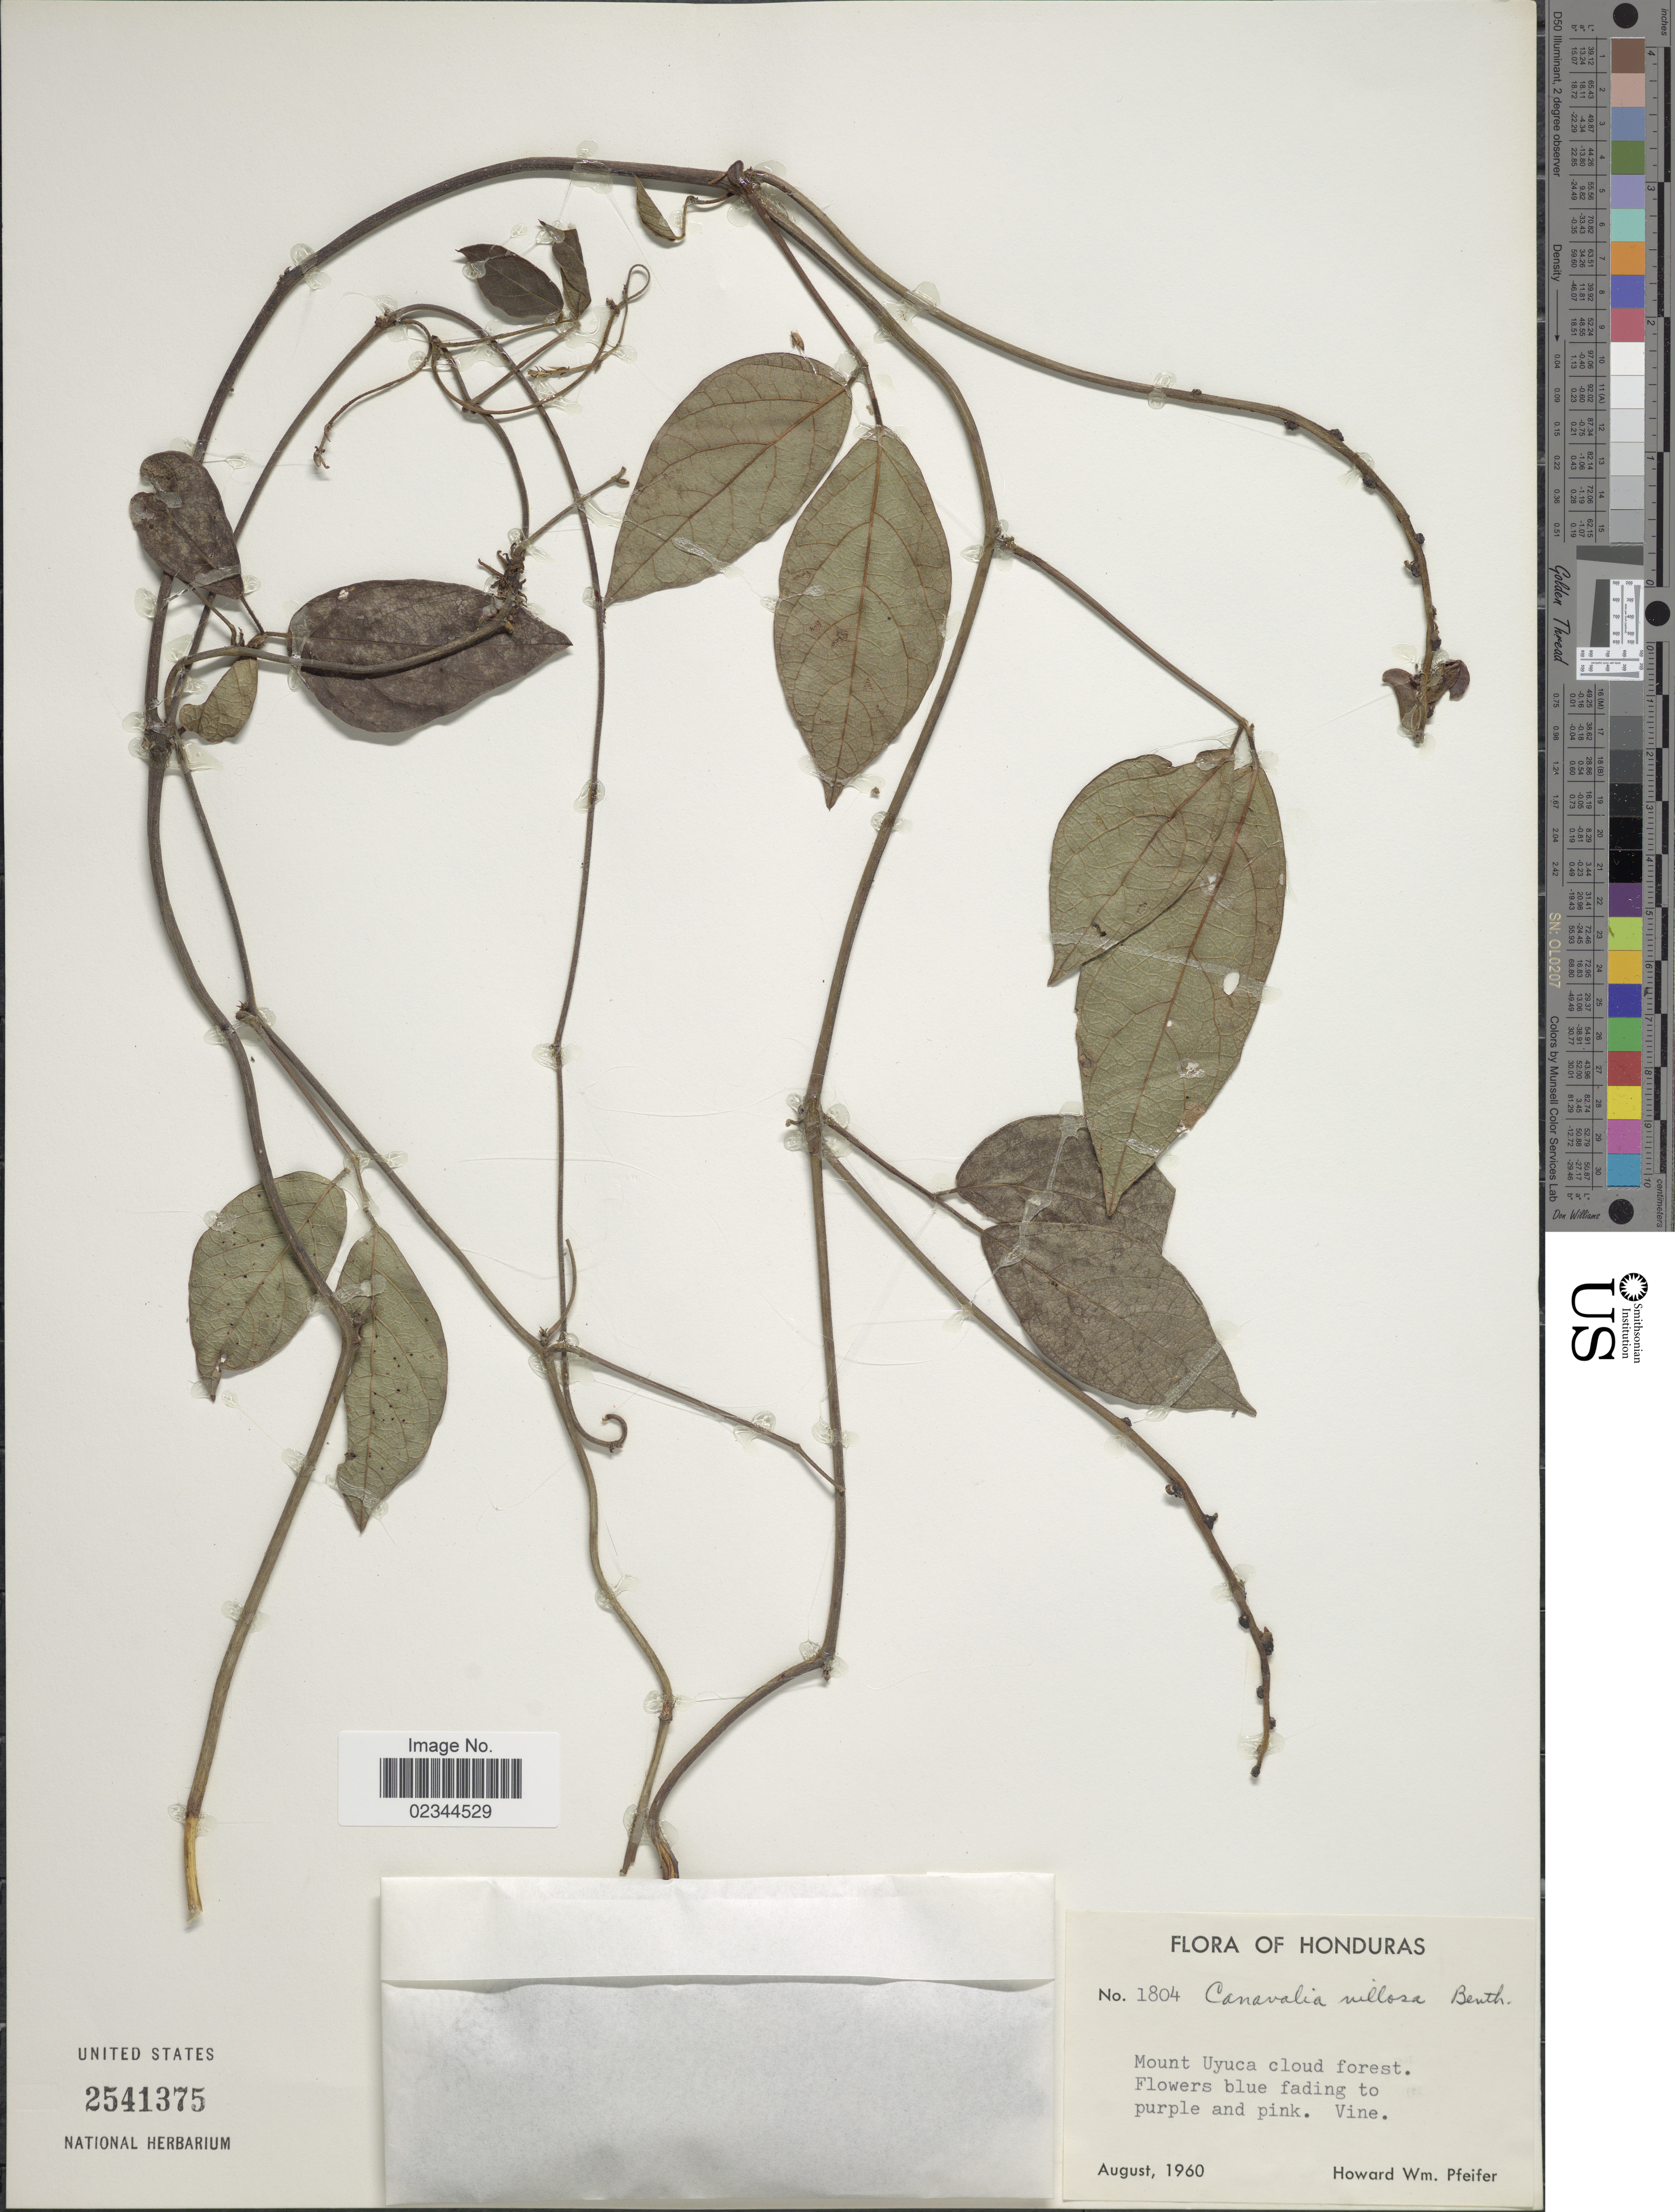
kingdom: Plantae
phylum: Tracheophyta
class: Magnoliopsida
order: Fabales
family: Fabaceae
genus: Canavalia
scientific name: Canavalia villosa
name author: Benth.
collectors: H. W. Pfeifer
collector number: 1804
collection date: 1960-08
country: Honduras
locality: Mount Uyuca cloud forest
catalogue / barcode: US 2541375